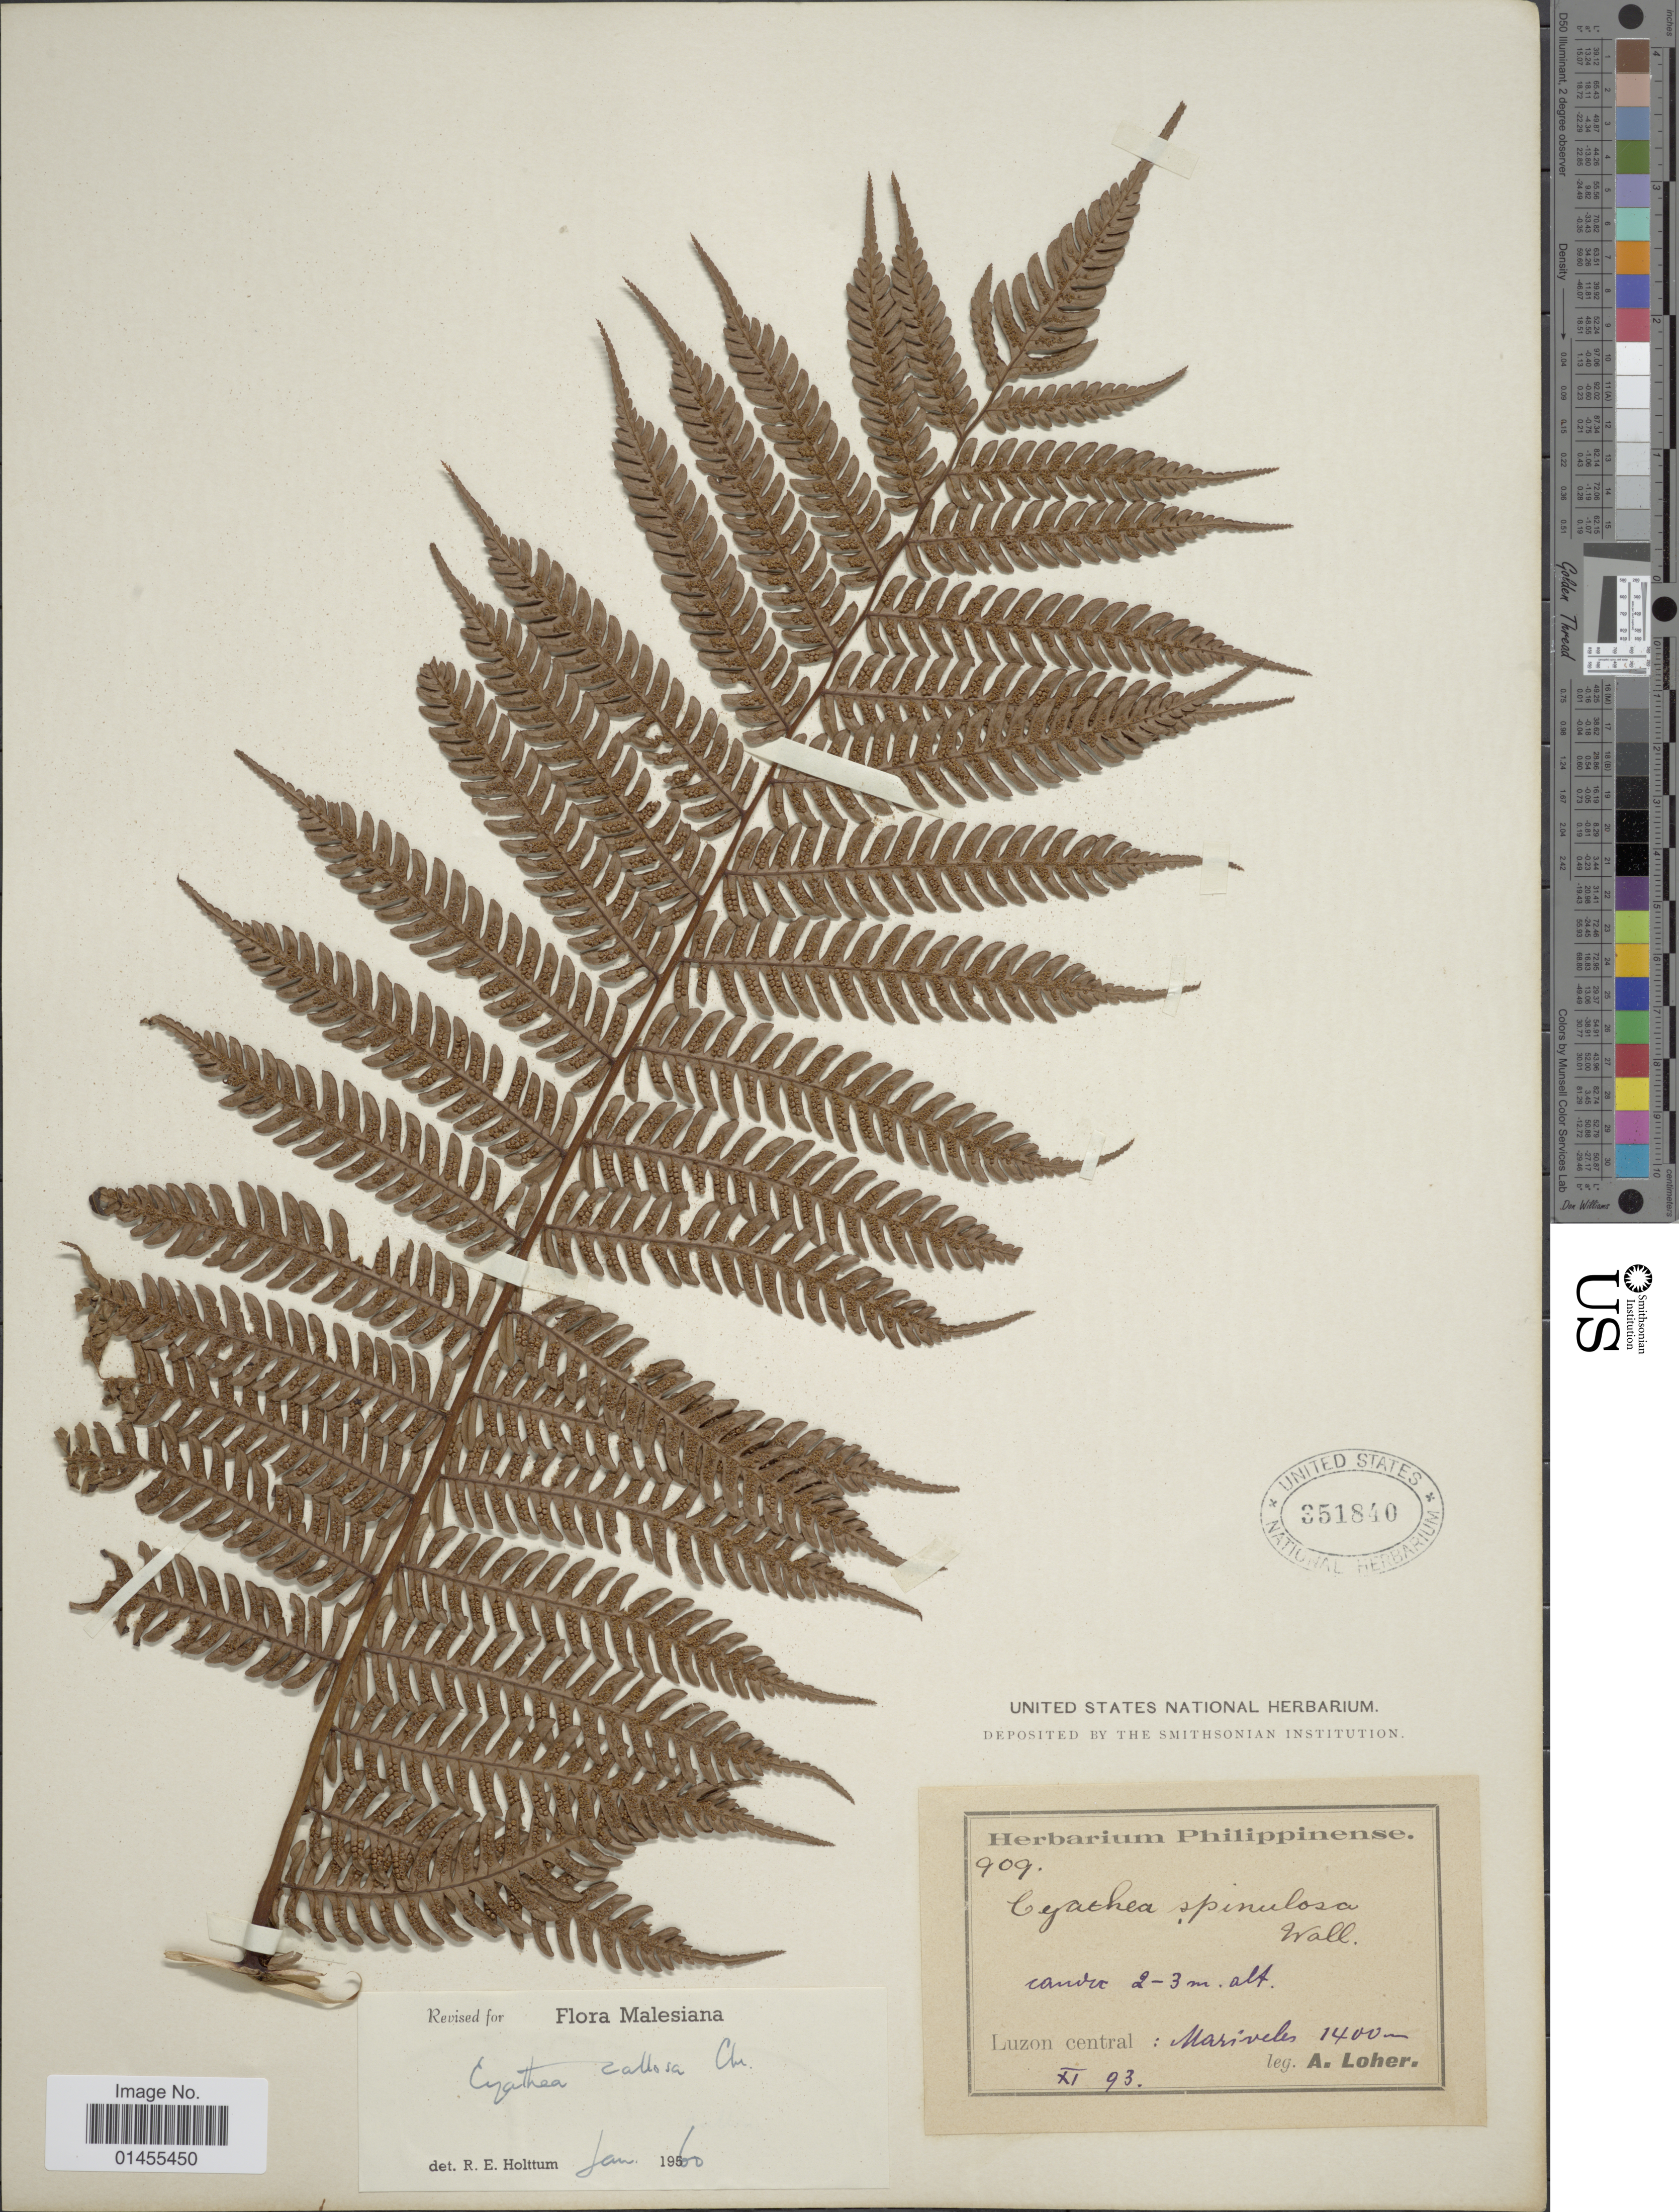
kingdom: Plantae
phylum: Tracheophyta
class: Polypodiopsida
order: Cyatheales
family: Cyatheaceae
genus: Alsophila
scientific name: Alsophila callosa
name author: (Christ) R.M. Tryon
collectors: A. Loher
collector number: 909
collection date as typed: Transcribed d/m/y: /11/93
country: Philippines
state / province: Central Luzon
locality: Luzon central: Mariveles.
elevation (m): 1400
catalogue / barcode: US 351840